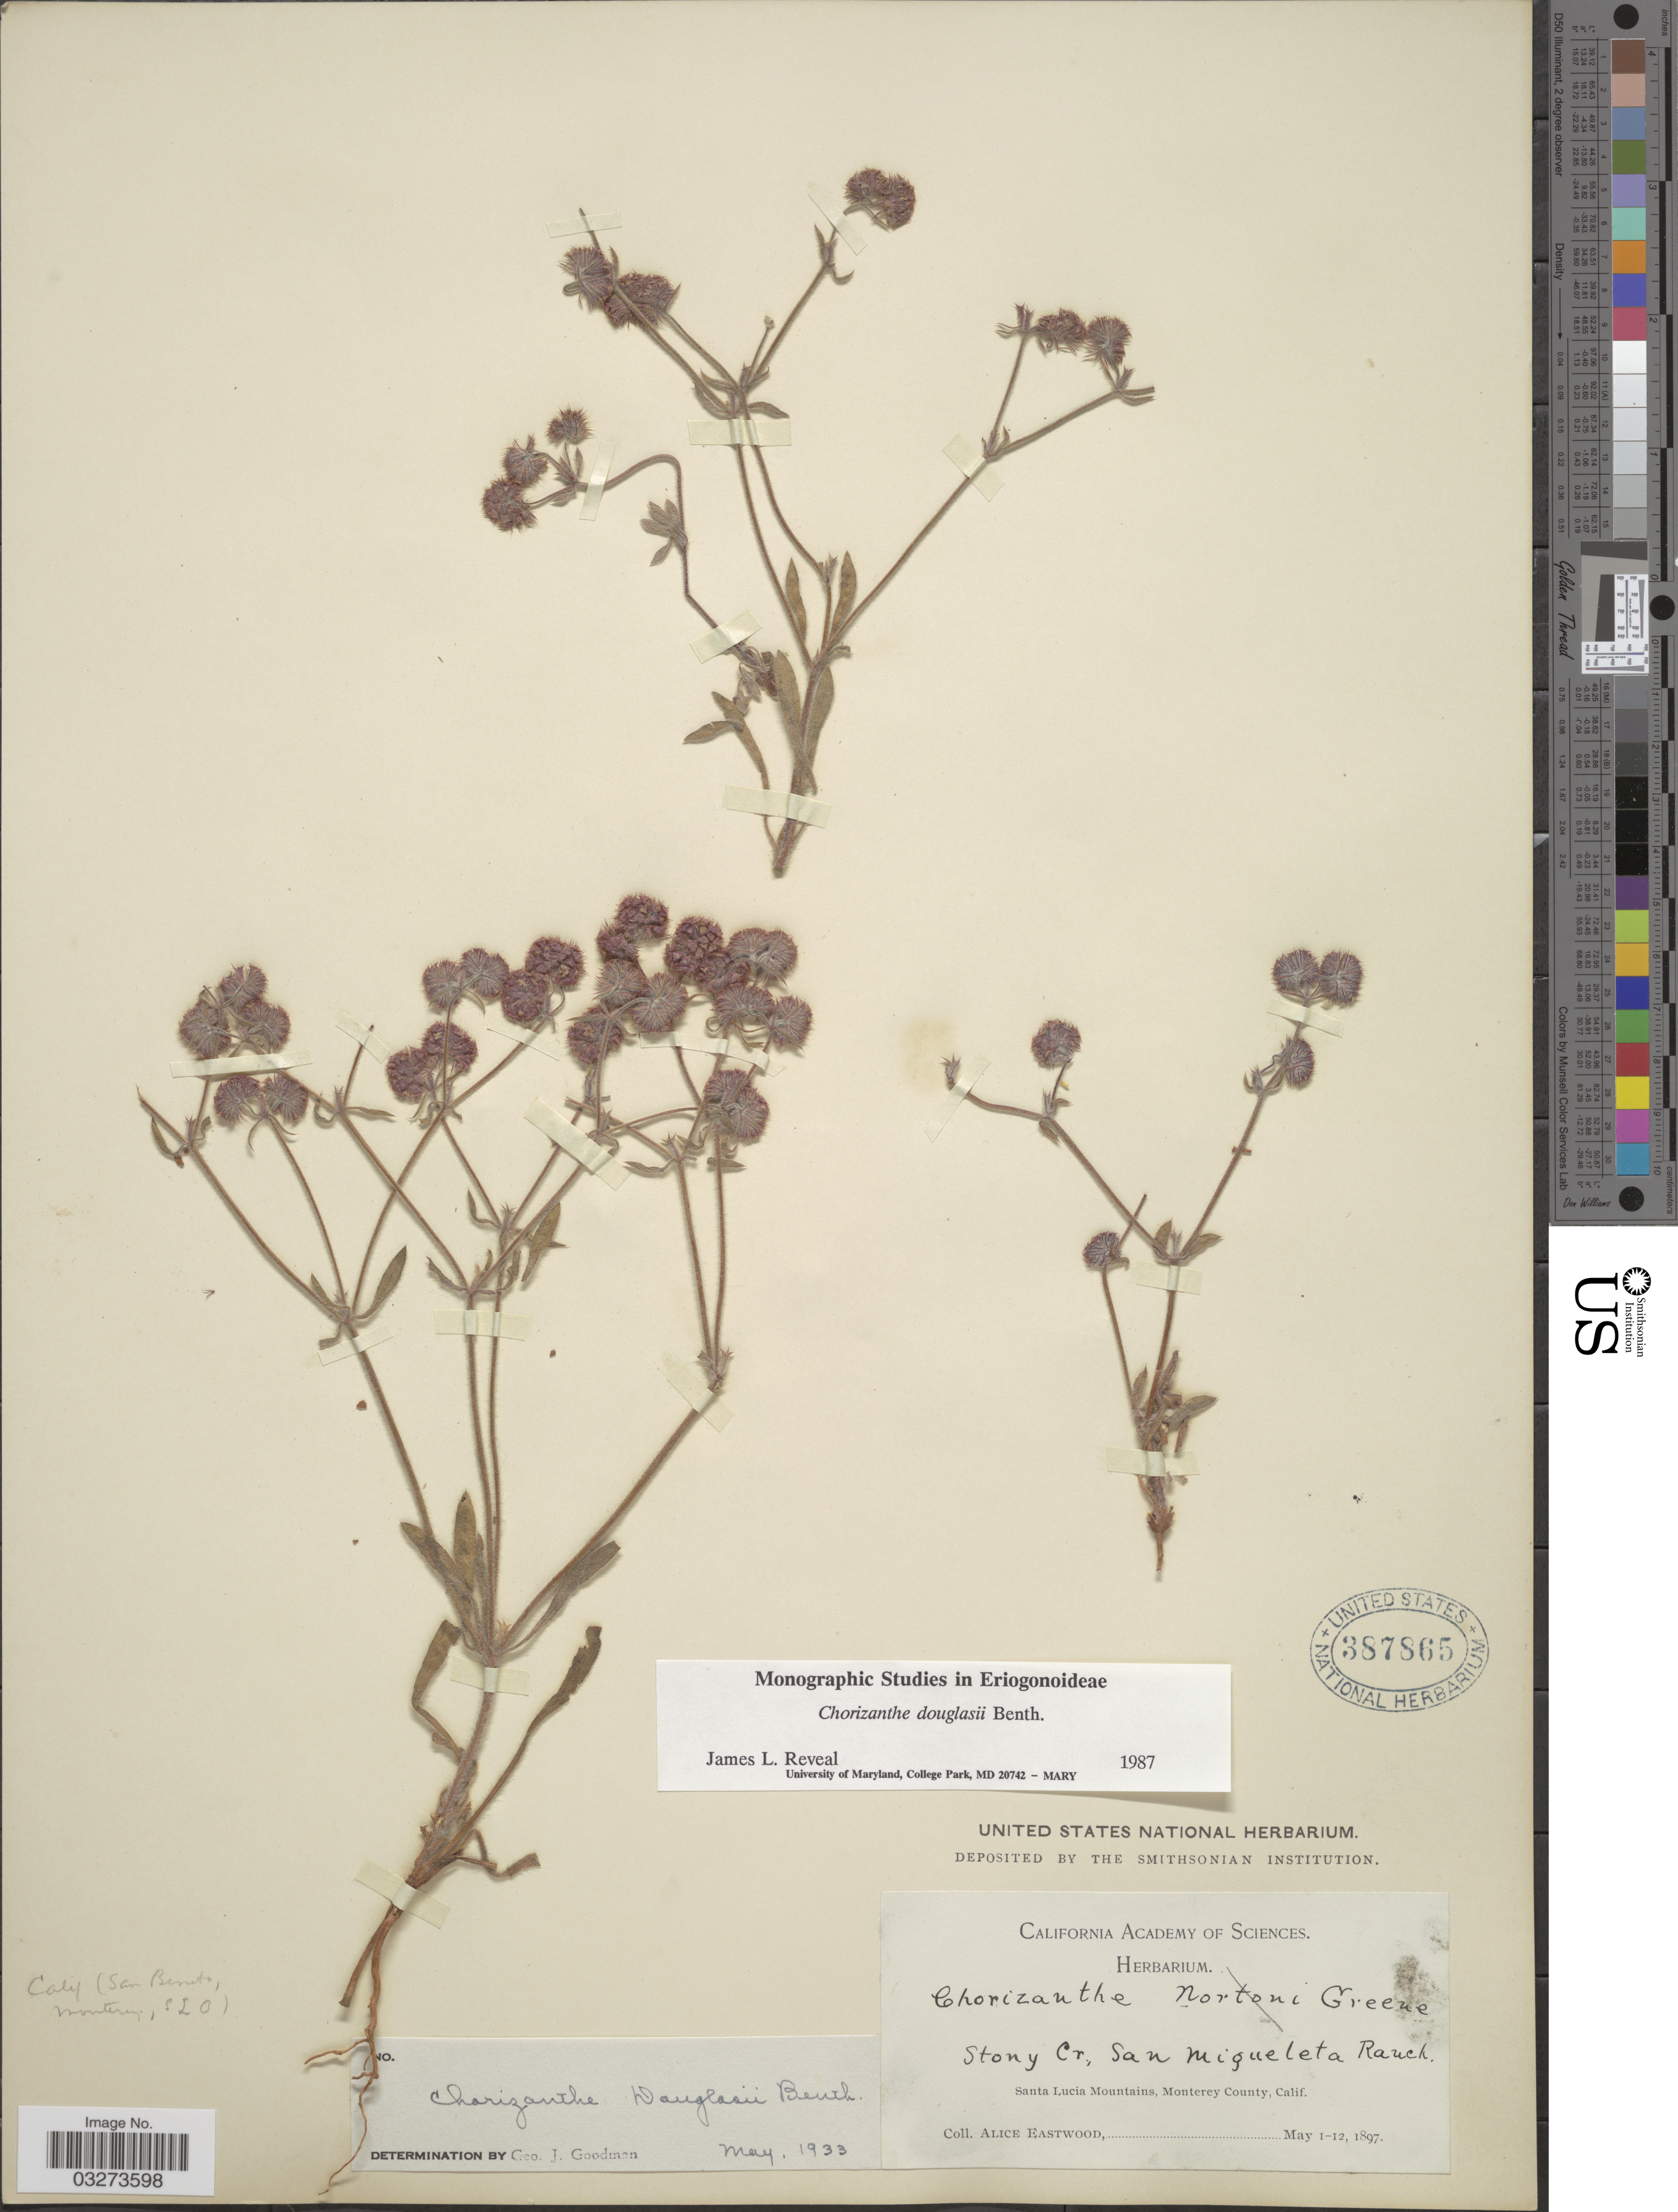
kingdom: Plantae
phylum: Tracheophyta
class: Magnoliopsida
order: Caryophyllales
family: Polygonaceae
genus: Chorizanthe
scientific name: Chorizanthe douglasii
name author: Benth.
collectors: A. Eastwood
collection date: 1897-05-01/1897-05-12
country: United States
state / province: California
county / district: Monterey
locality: Stony Cr., San Migueleta Ranch. Santa Lucia Mountains, Monterey County.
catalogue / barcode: US 387865